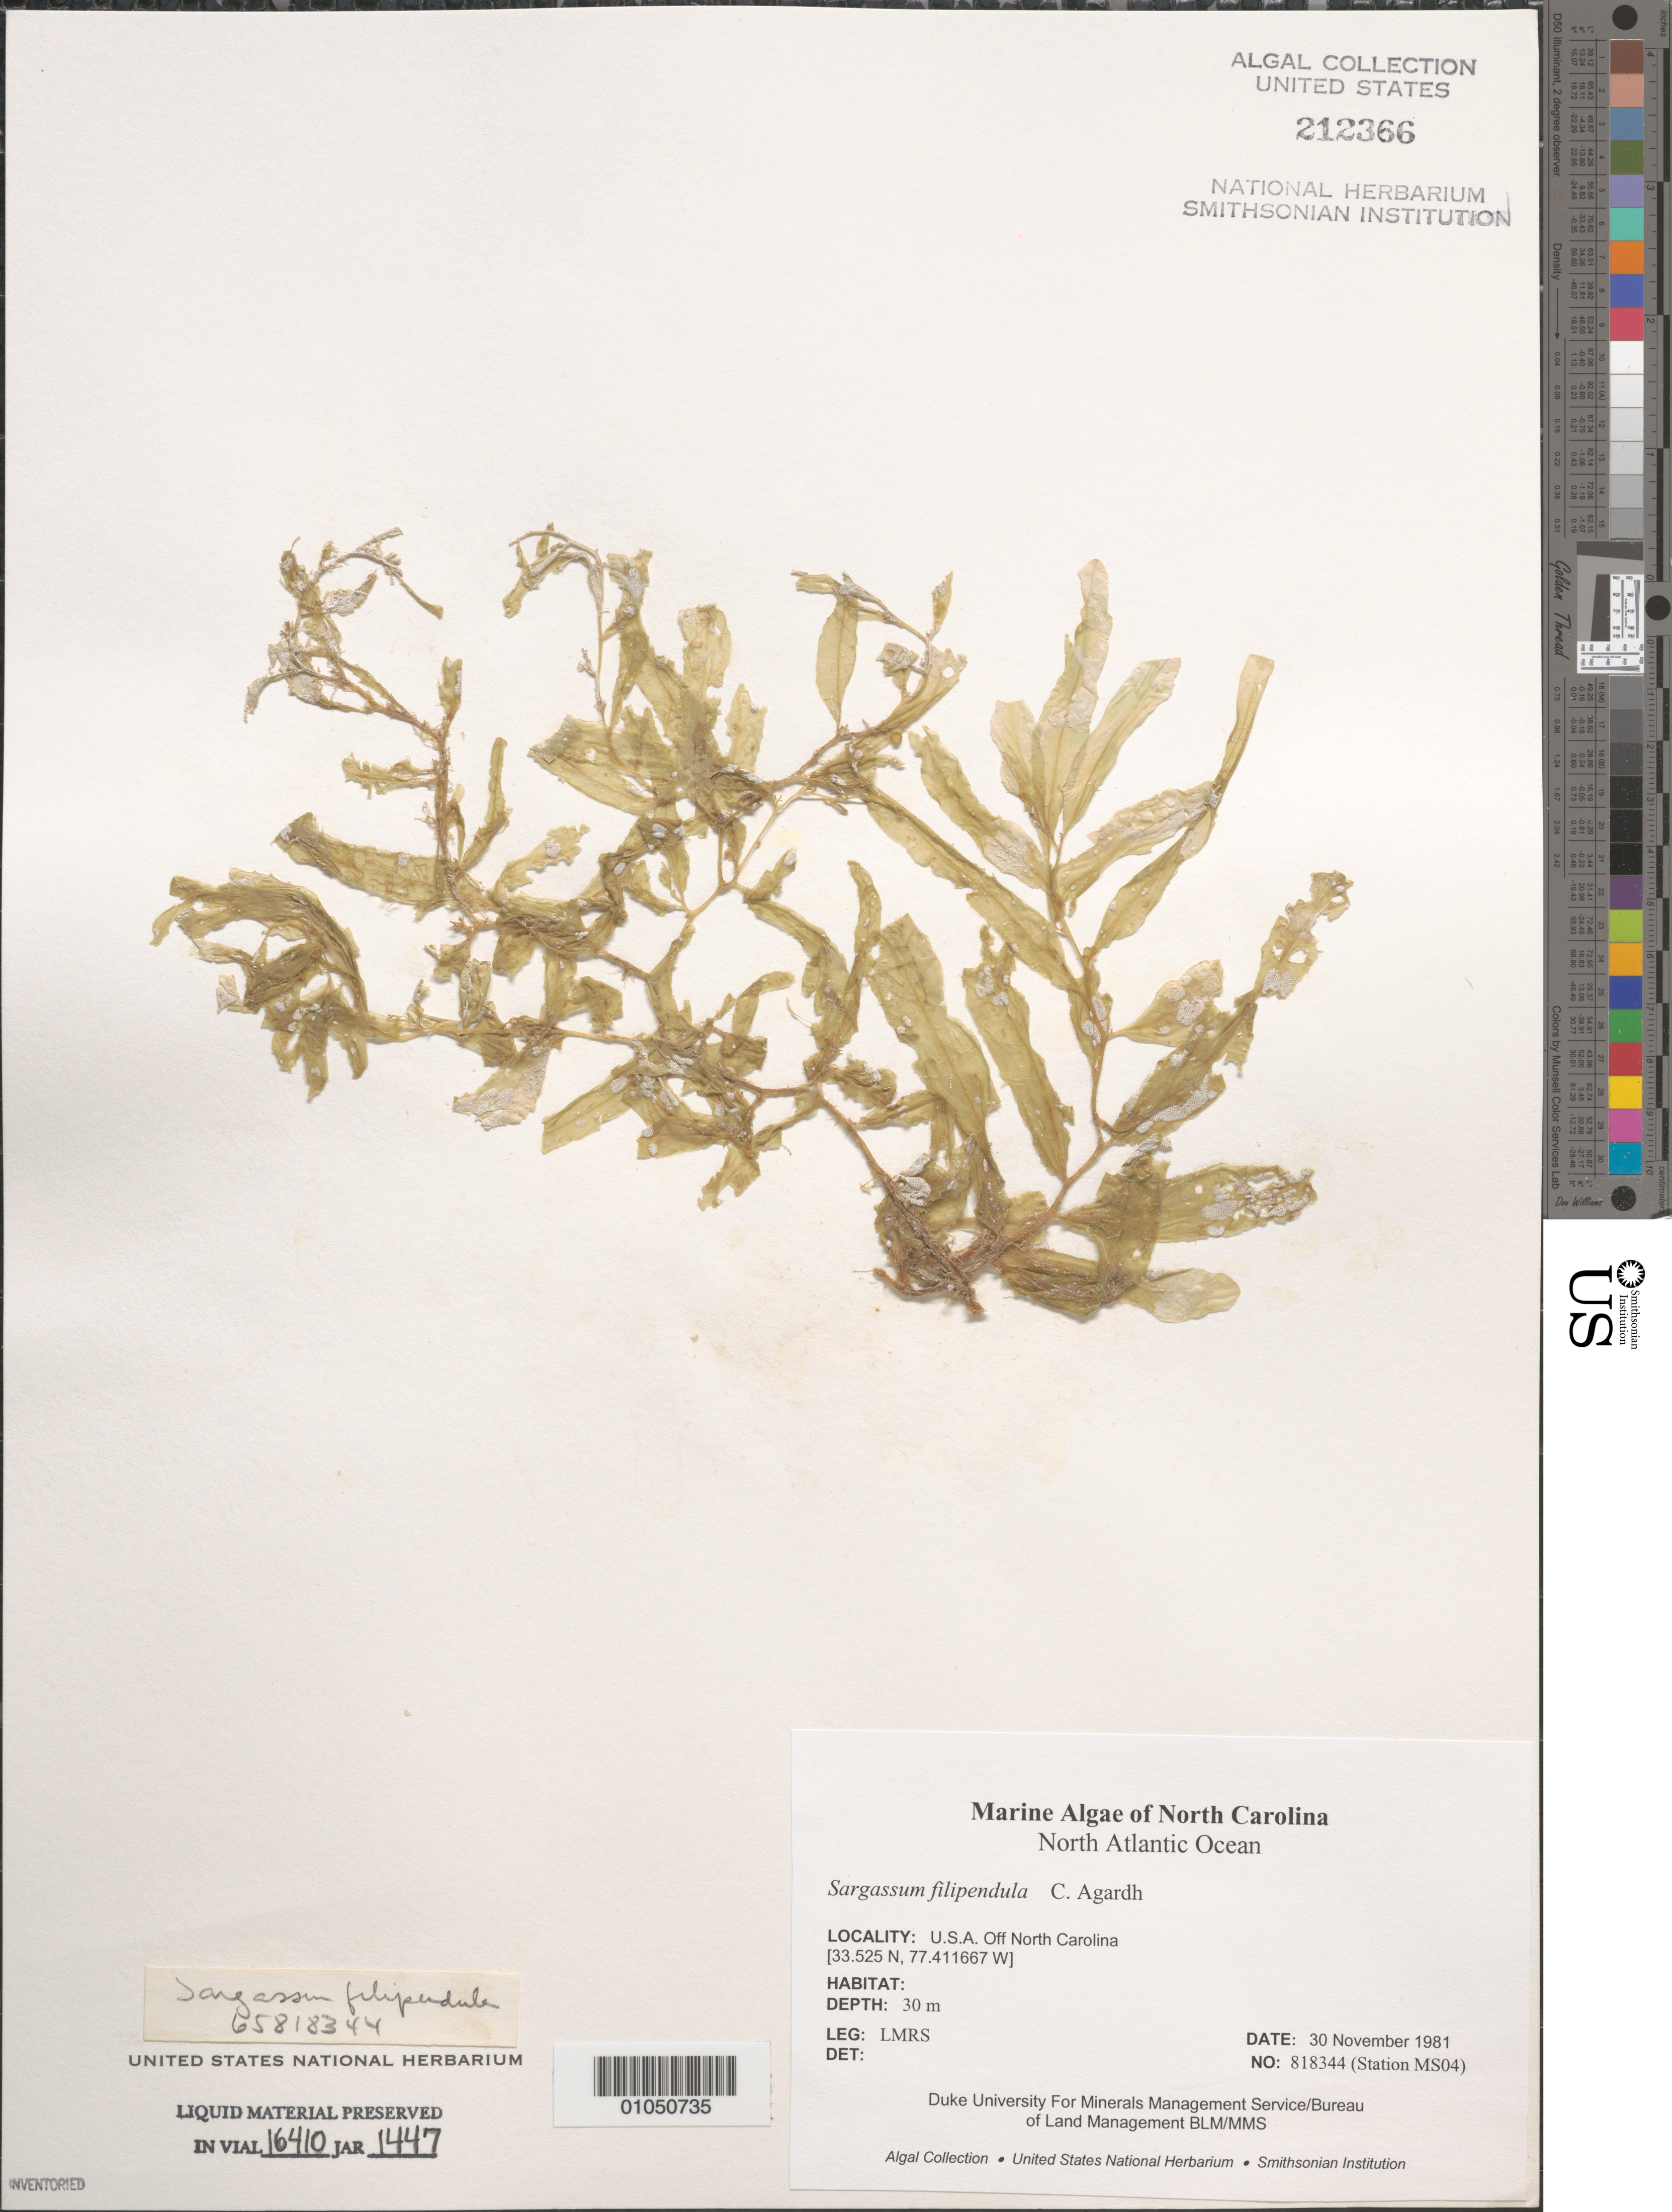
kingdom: Chromista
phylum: Ochrophyta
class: Phaeophyceae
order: Fucales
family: Sargassaceae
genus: Sargassum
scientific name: Sargassum filipendula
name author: C. Agardh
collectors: LMRS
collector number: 818344 Station MS04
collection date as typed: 30 Nov 1981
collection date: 1981-11-30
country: United States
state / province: North Carolina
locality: North Atlantic Ocean off North Carolina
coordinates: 33.525 N, 77.411667 W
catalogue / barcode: US 212366